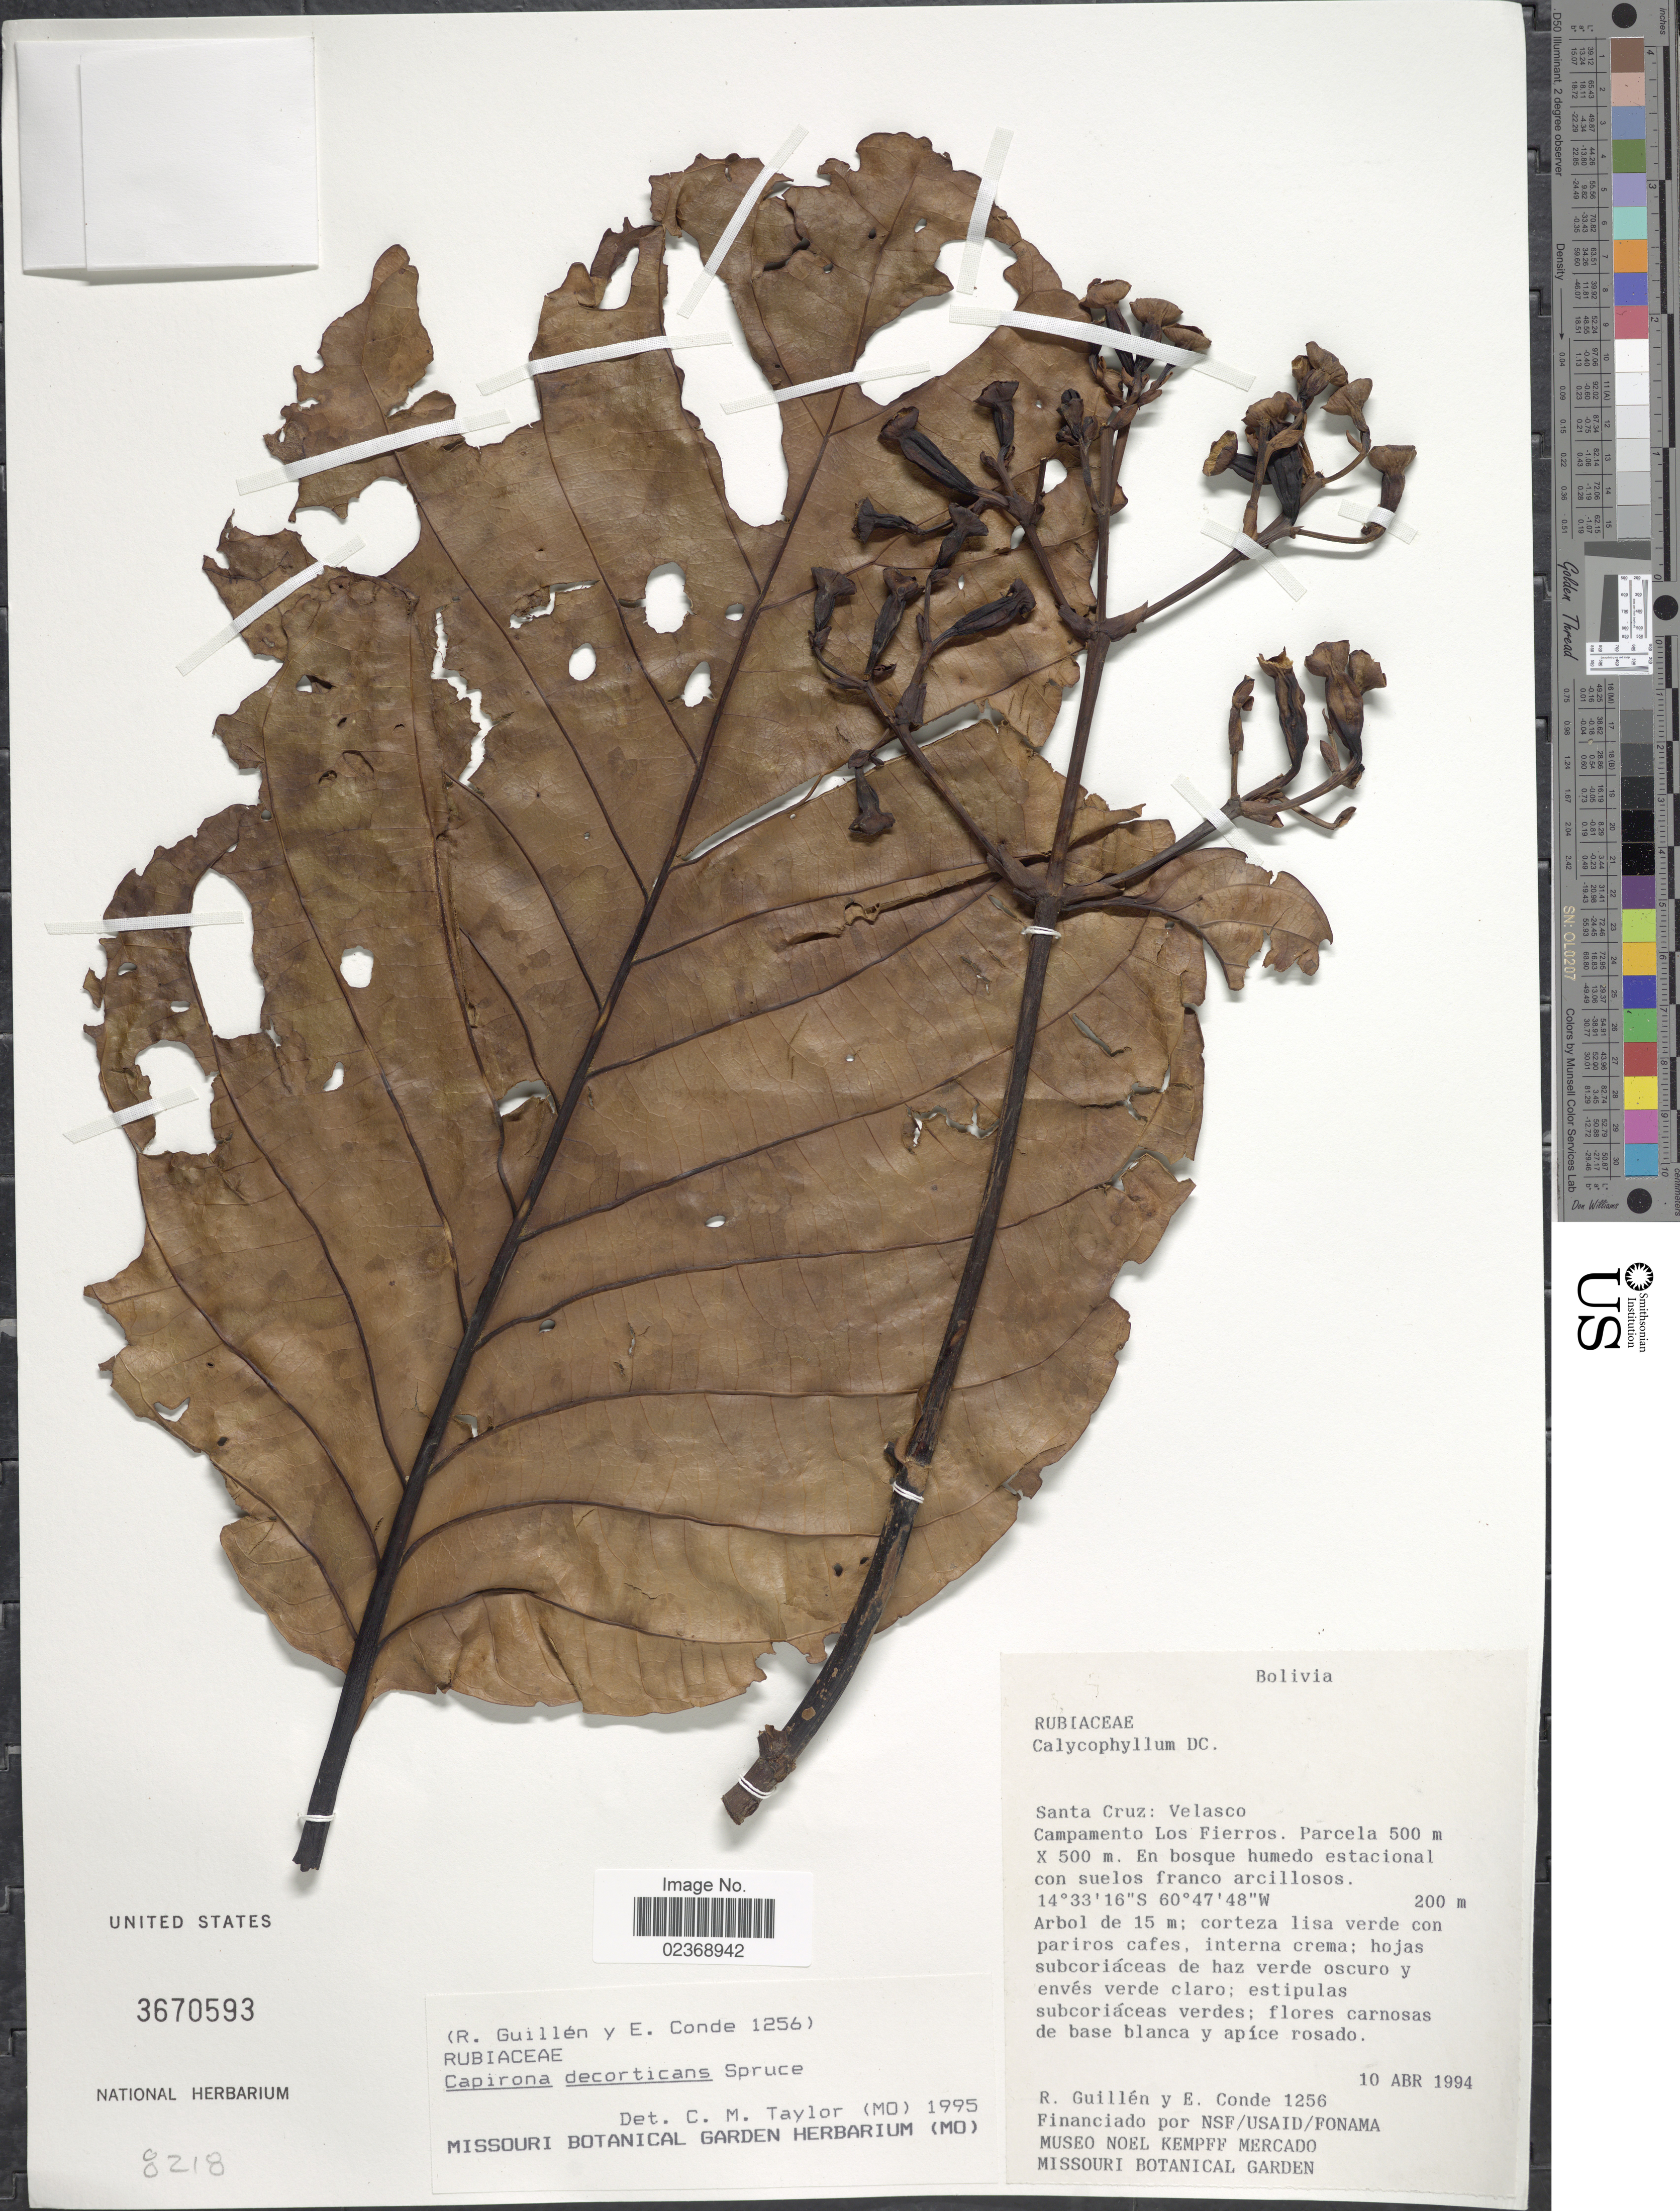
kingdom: Plantae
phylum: Tracheophyta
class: Magnoliopsida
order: Gentianales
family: Rubiaceae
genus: Capirona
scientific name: Capirona decorticans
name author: Spruce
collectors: R. Guillen & E. Conde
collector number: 1256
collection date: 1994-04-10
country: Bolivia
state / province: Santa Cruz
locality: Velasco. Campamento Los Fierros. Parcela 500 m [Foreign script] 500 M.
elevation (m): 200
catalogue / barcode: US 3670593